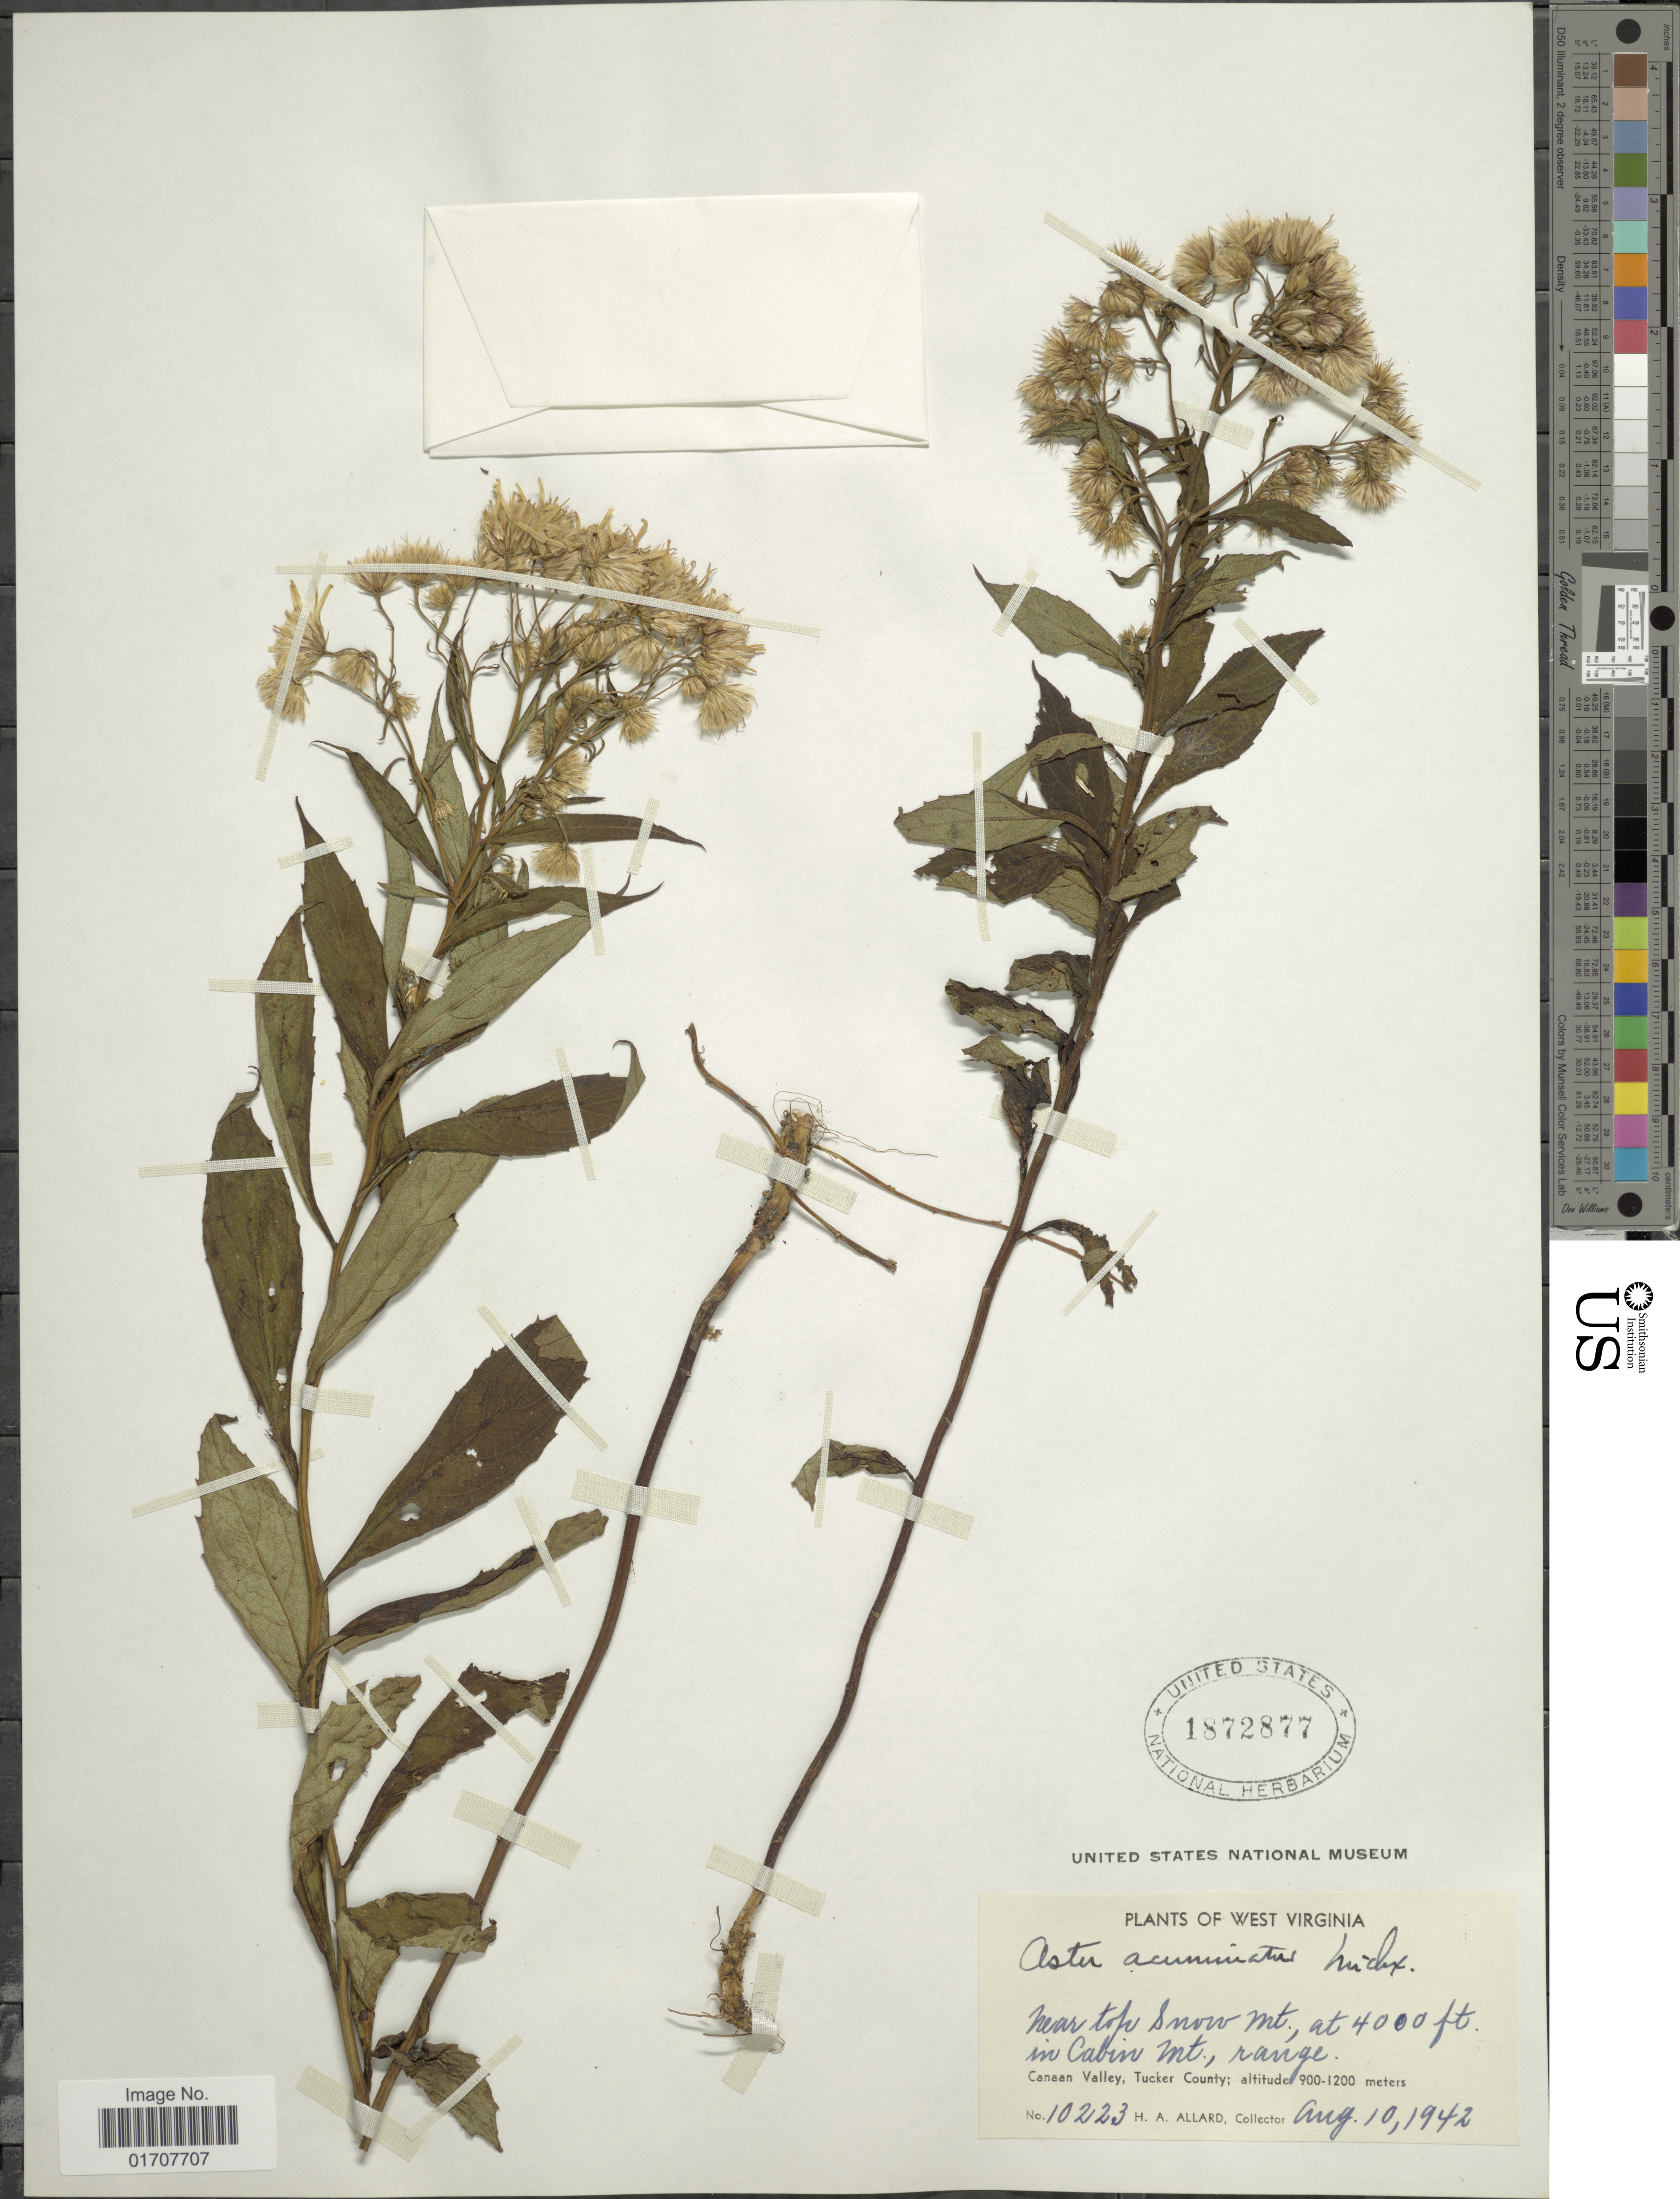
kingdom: Plantae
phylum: Tracheophyta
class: Magnoliopsida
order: Asterales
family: Asteraceae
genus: Oclemena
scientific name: Oclemena acuminata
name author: (Michx.) Greene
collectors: H. A. Allard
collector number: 10223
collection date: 1942-08-10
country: United States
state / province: West Virginia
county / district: Tucker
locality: Near the Snow Mt., in Cabin Mt., Canaan Valley, Tucker County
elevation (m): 1219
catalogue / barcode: US 1872877